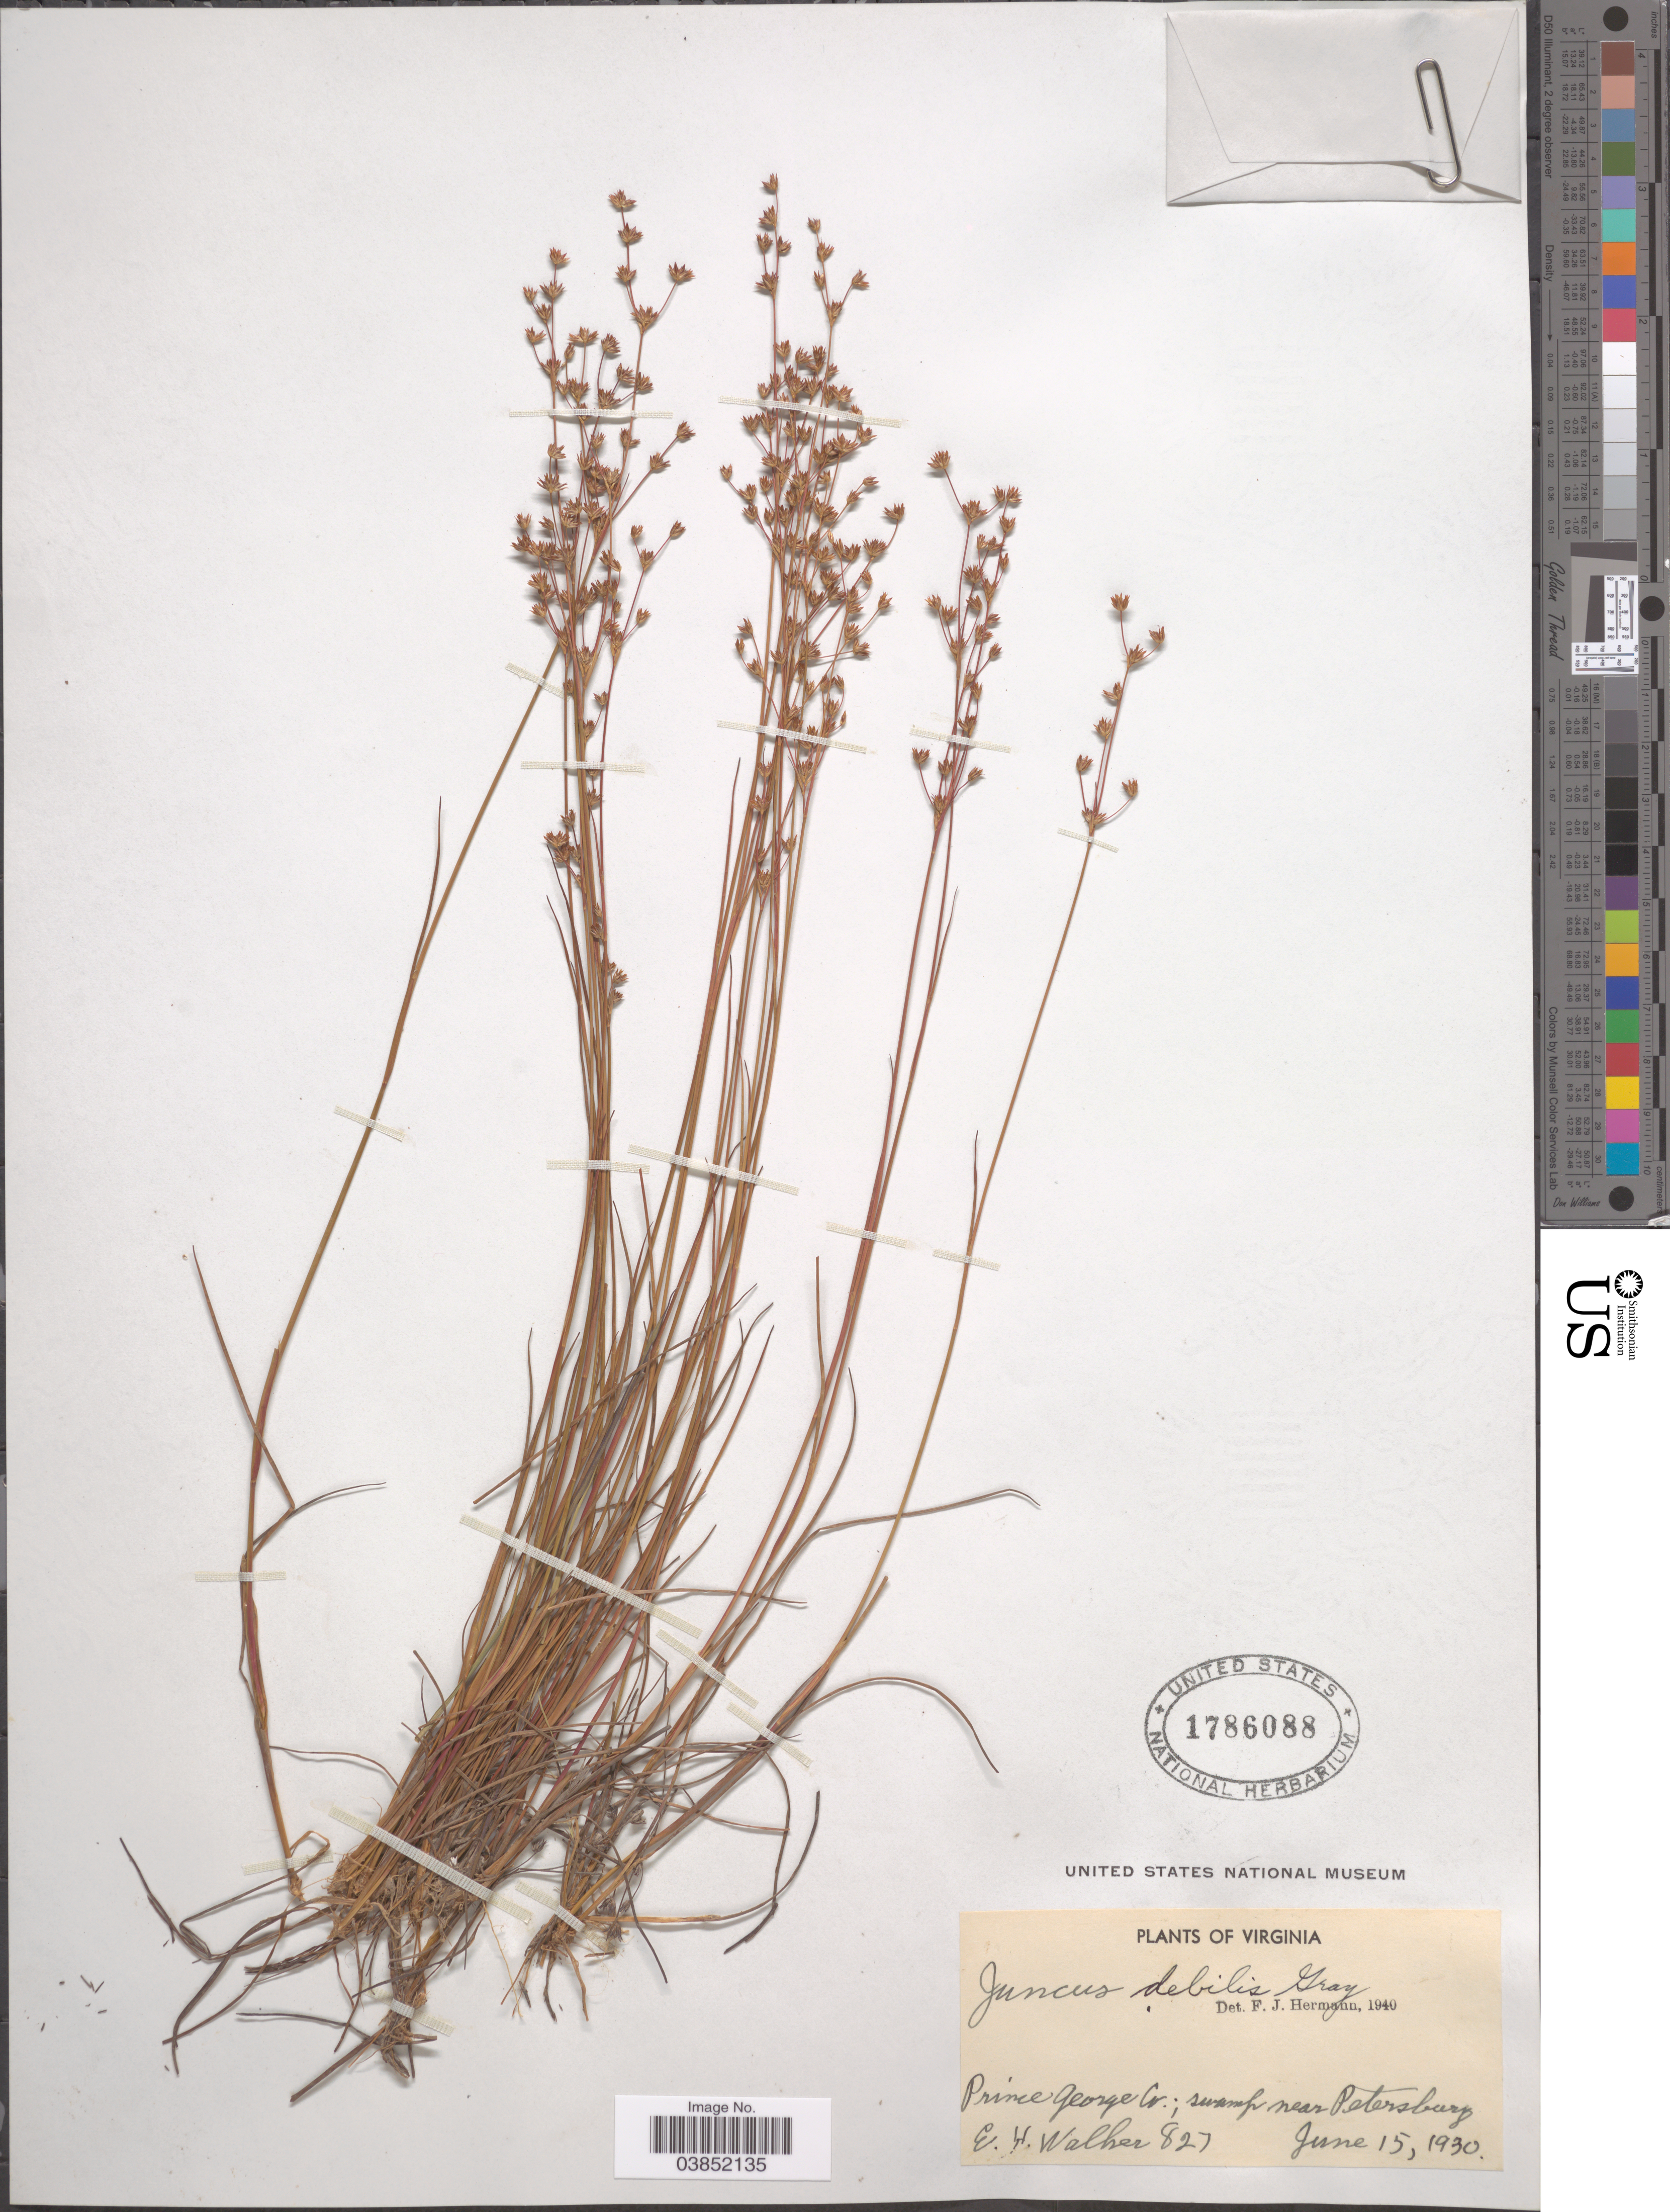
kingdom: Plantae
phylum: Tracheophyta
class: Liliopsida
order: Poales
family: Juncaceae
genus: Juncus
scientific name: Juncus debilis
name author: A. Gray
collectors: E. H. Walker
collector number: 827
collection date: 1930-06-15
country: United States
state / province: Virginia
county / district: Prince George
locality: Prince George Co.; swamp near Petersburg.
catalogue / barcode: US 1786088